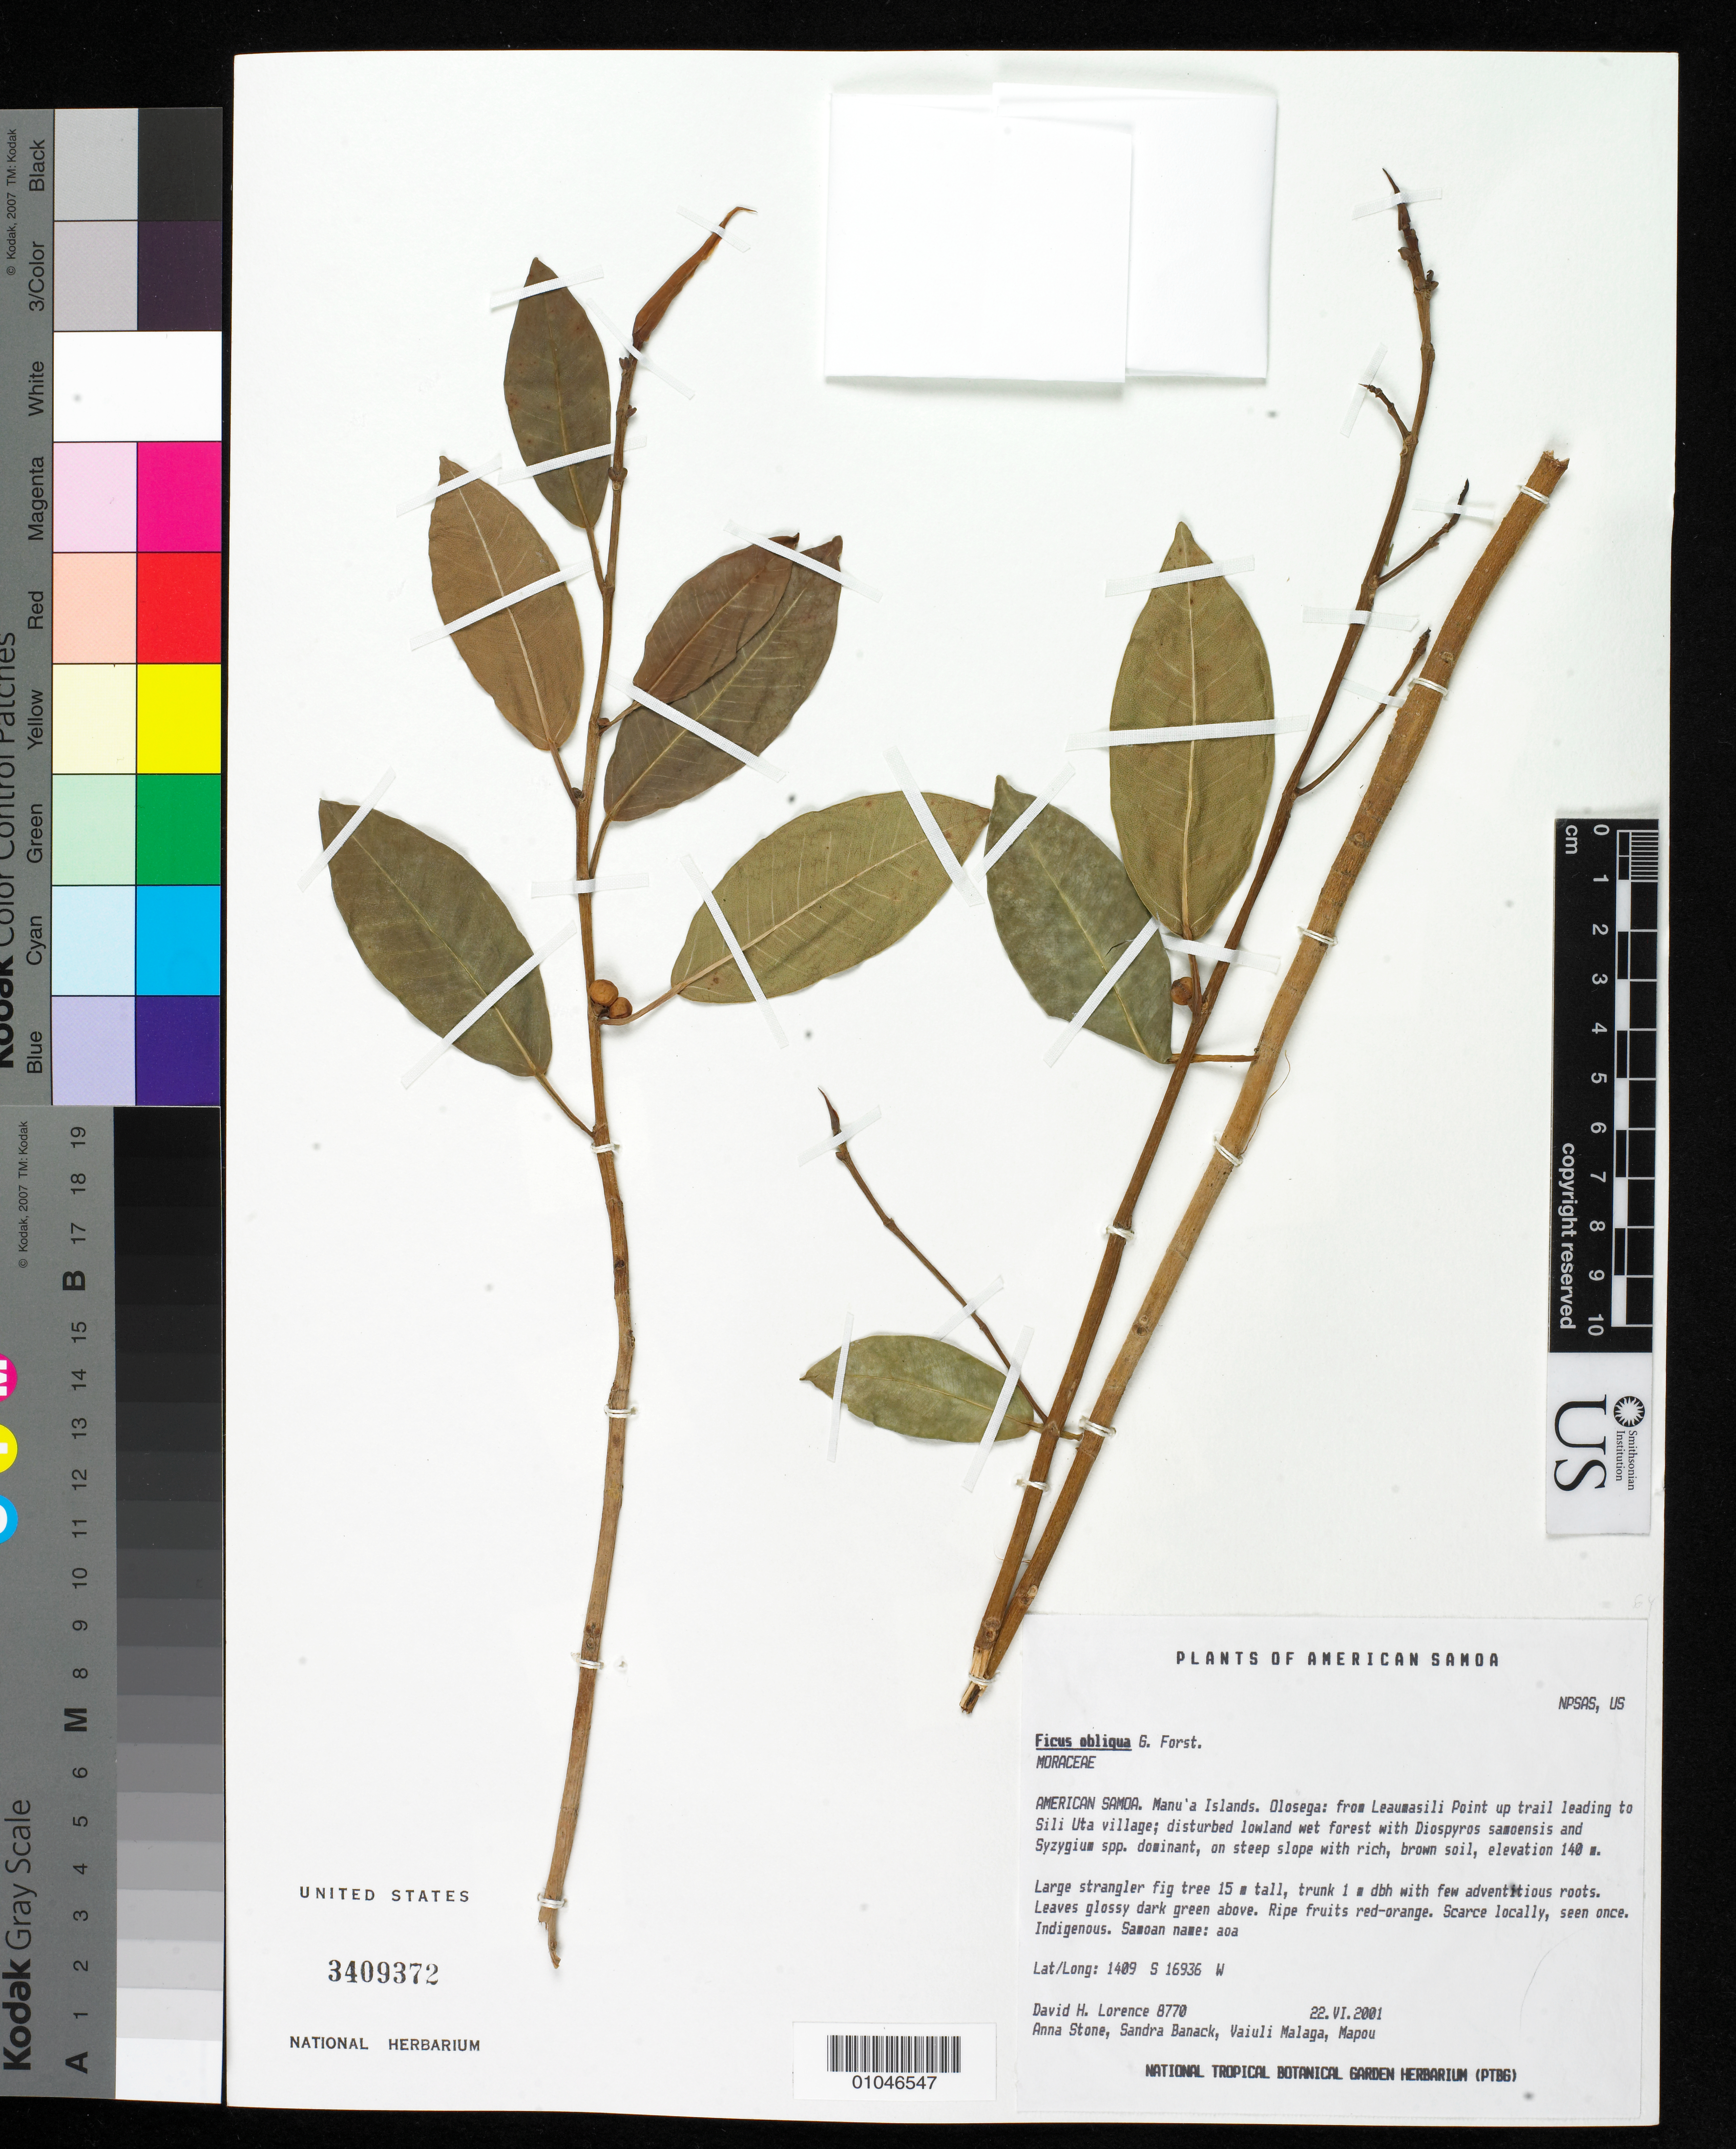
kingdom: Plantae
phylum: Tracheophyta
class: Magnoliopsida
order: Rosales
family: Moraceae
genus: Ficus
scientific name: Ficus obliqua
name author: G. Forst.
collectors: D. Lorence et al.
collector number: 8770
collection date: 2001-06-22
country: American Samoa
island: Olosega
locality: From Leaumasili Point up trail leading to Sili Uta village, Olosega,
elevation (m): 140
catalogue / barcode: US 3409372